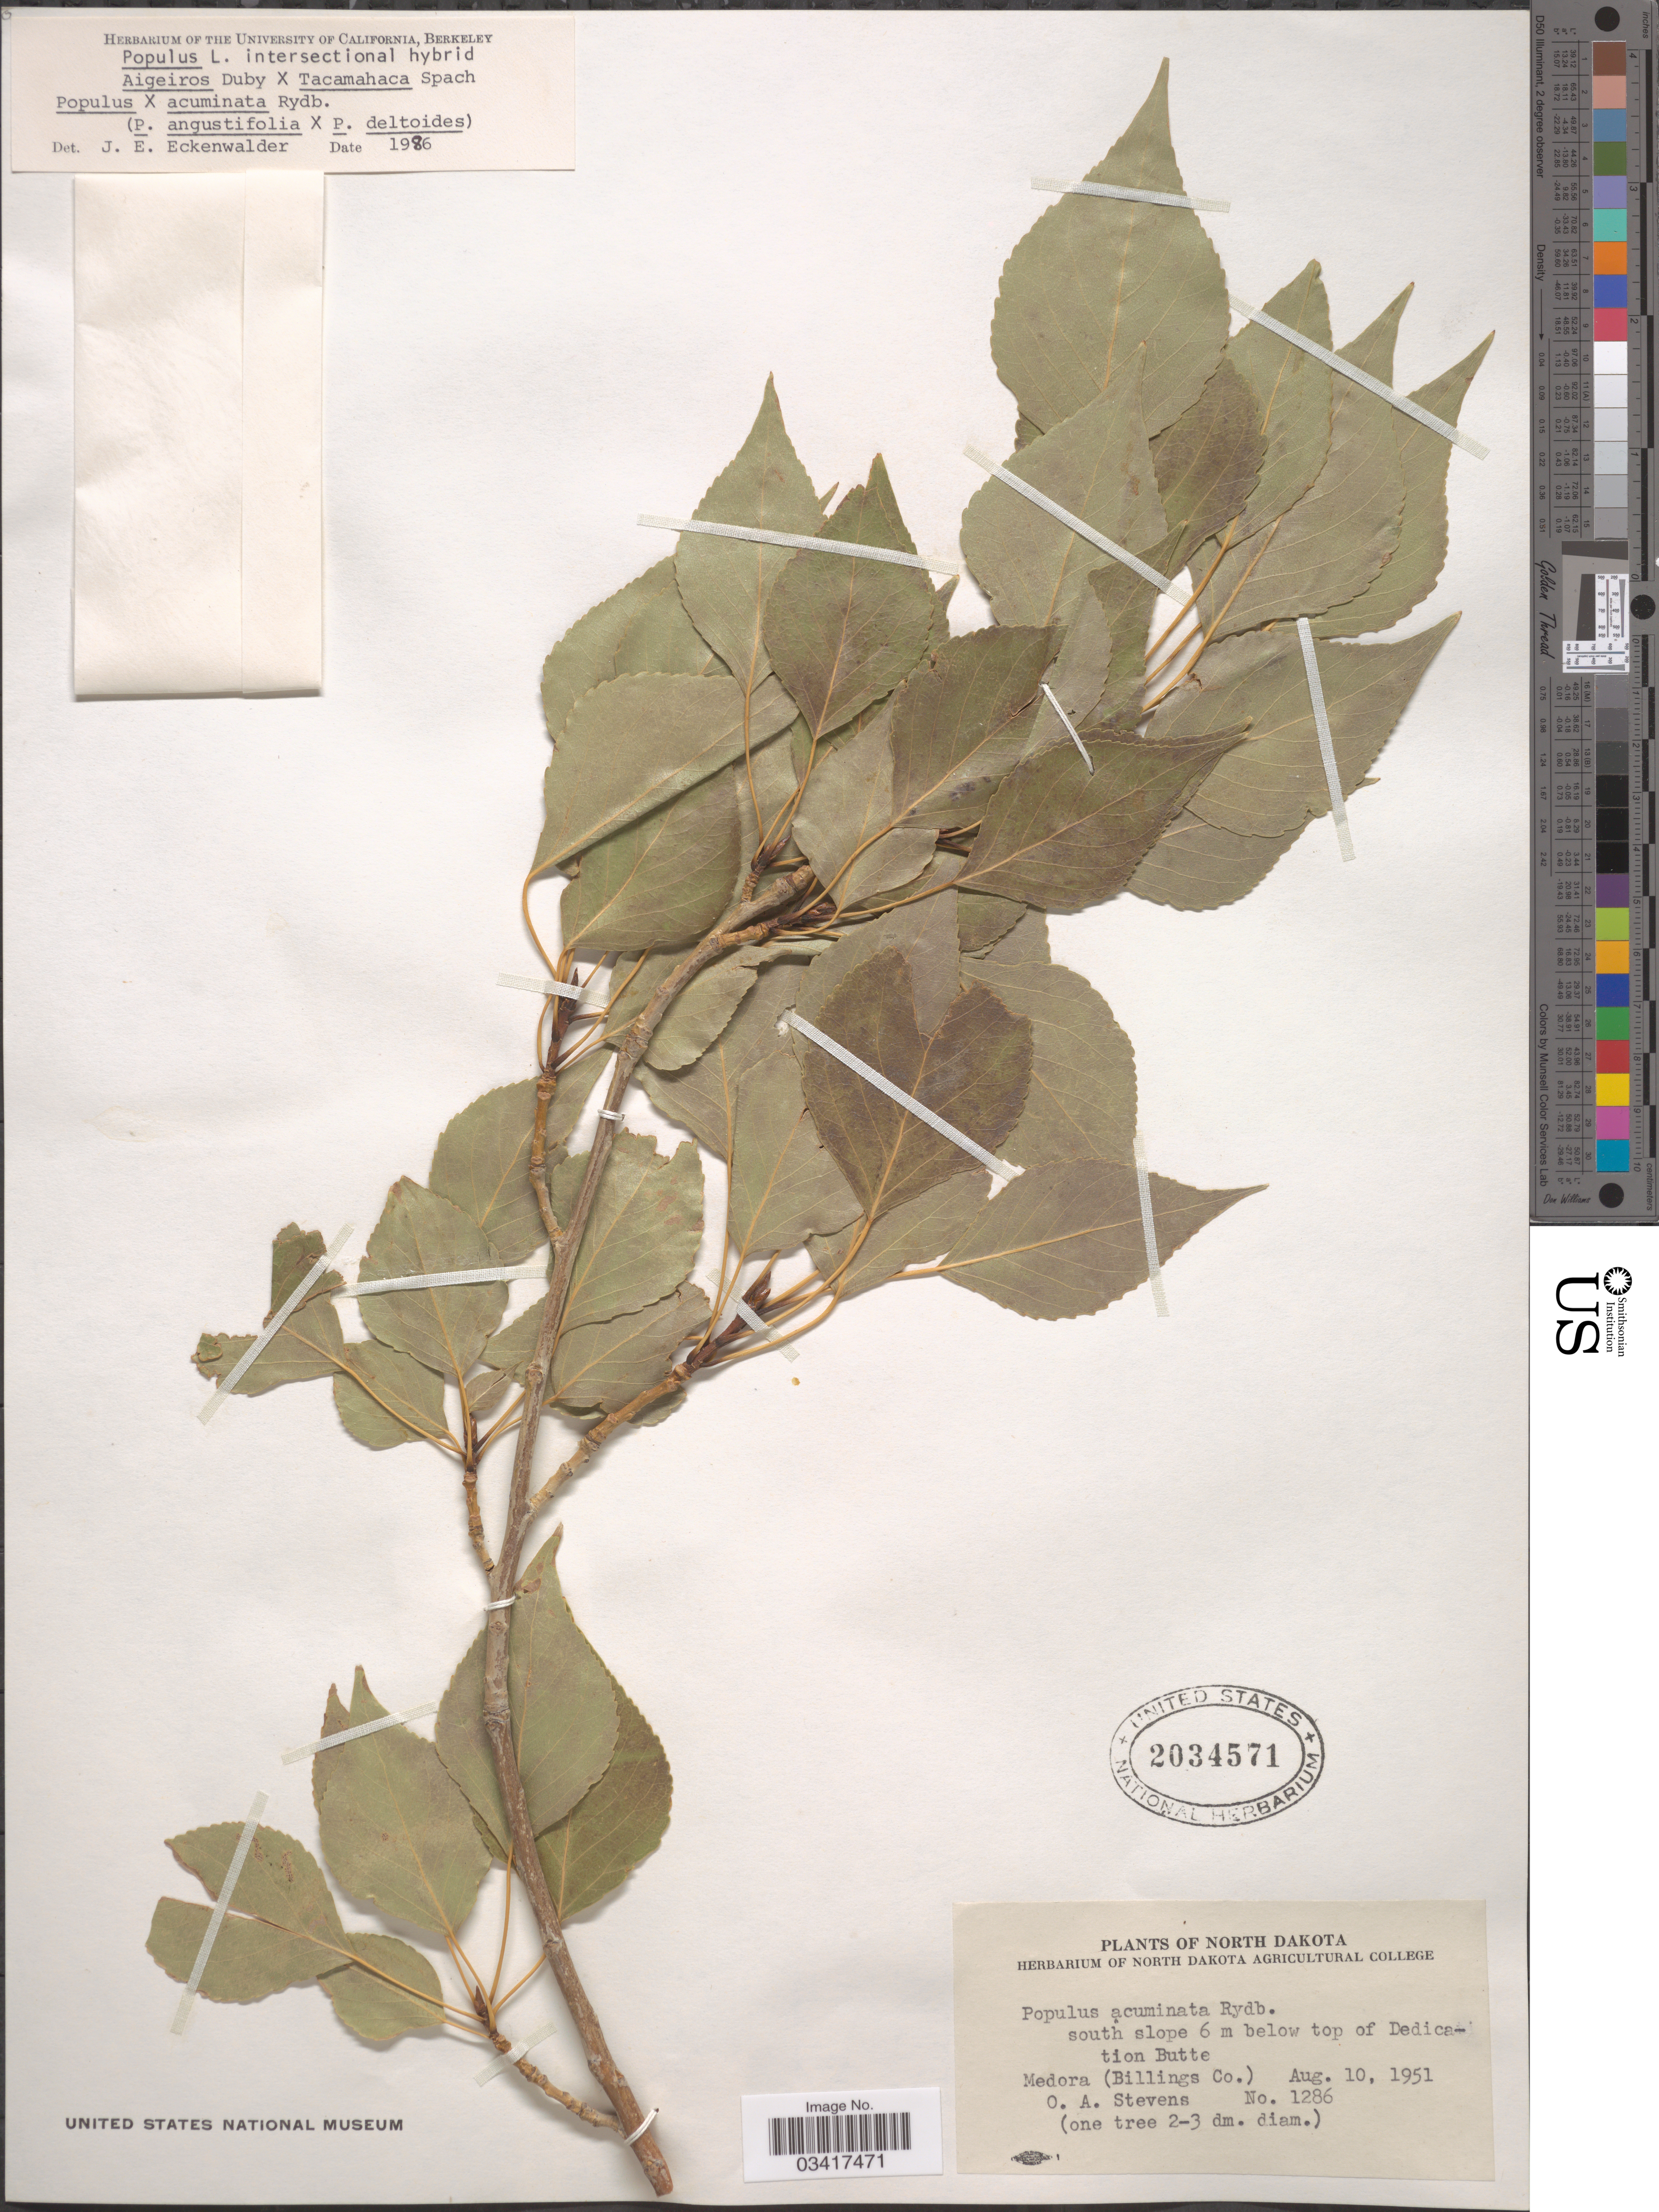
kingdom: Plantae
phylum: Tracheophyta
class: Magnoliopsida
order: Malpighiales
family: Salicaceae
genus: Populus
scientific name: Populus acuminata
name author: Rydb.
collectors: O. A. Stevens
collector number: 1286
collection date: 1951-08-10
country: United States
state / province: North Dakota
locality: South slope 6 m below top of Dedication Butte Medora (Billings Co.).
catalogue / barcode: US 2034571